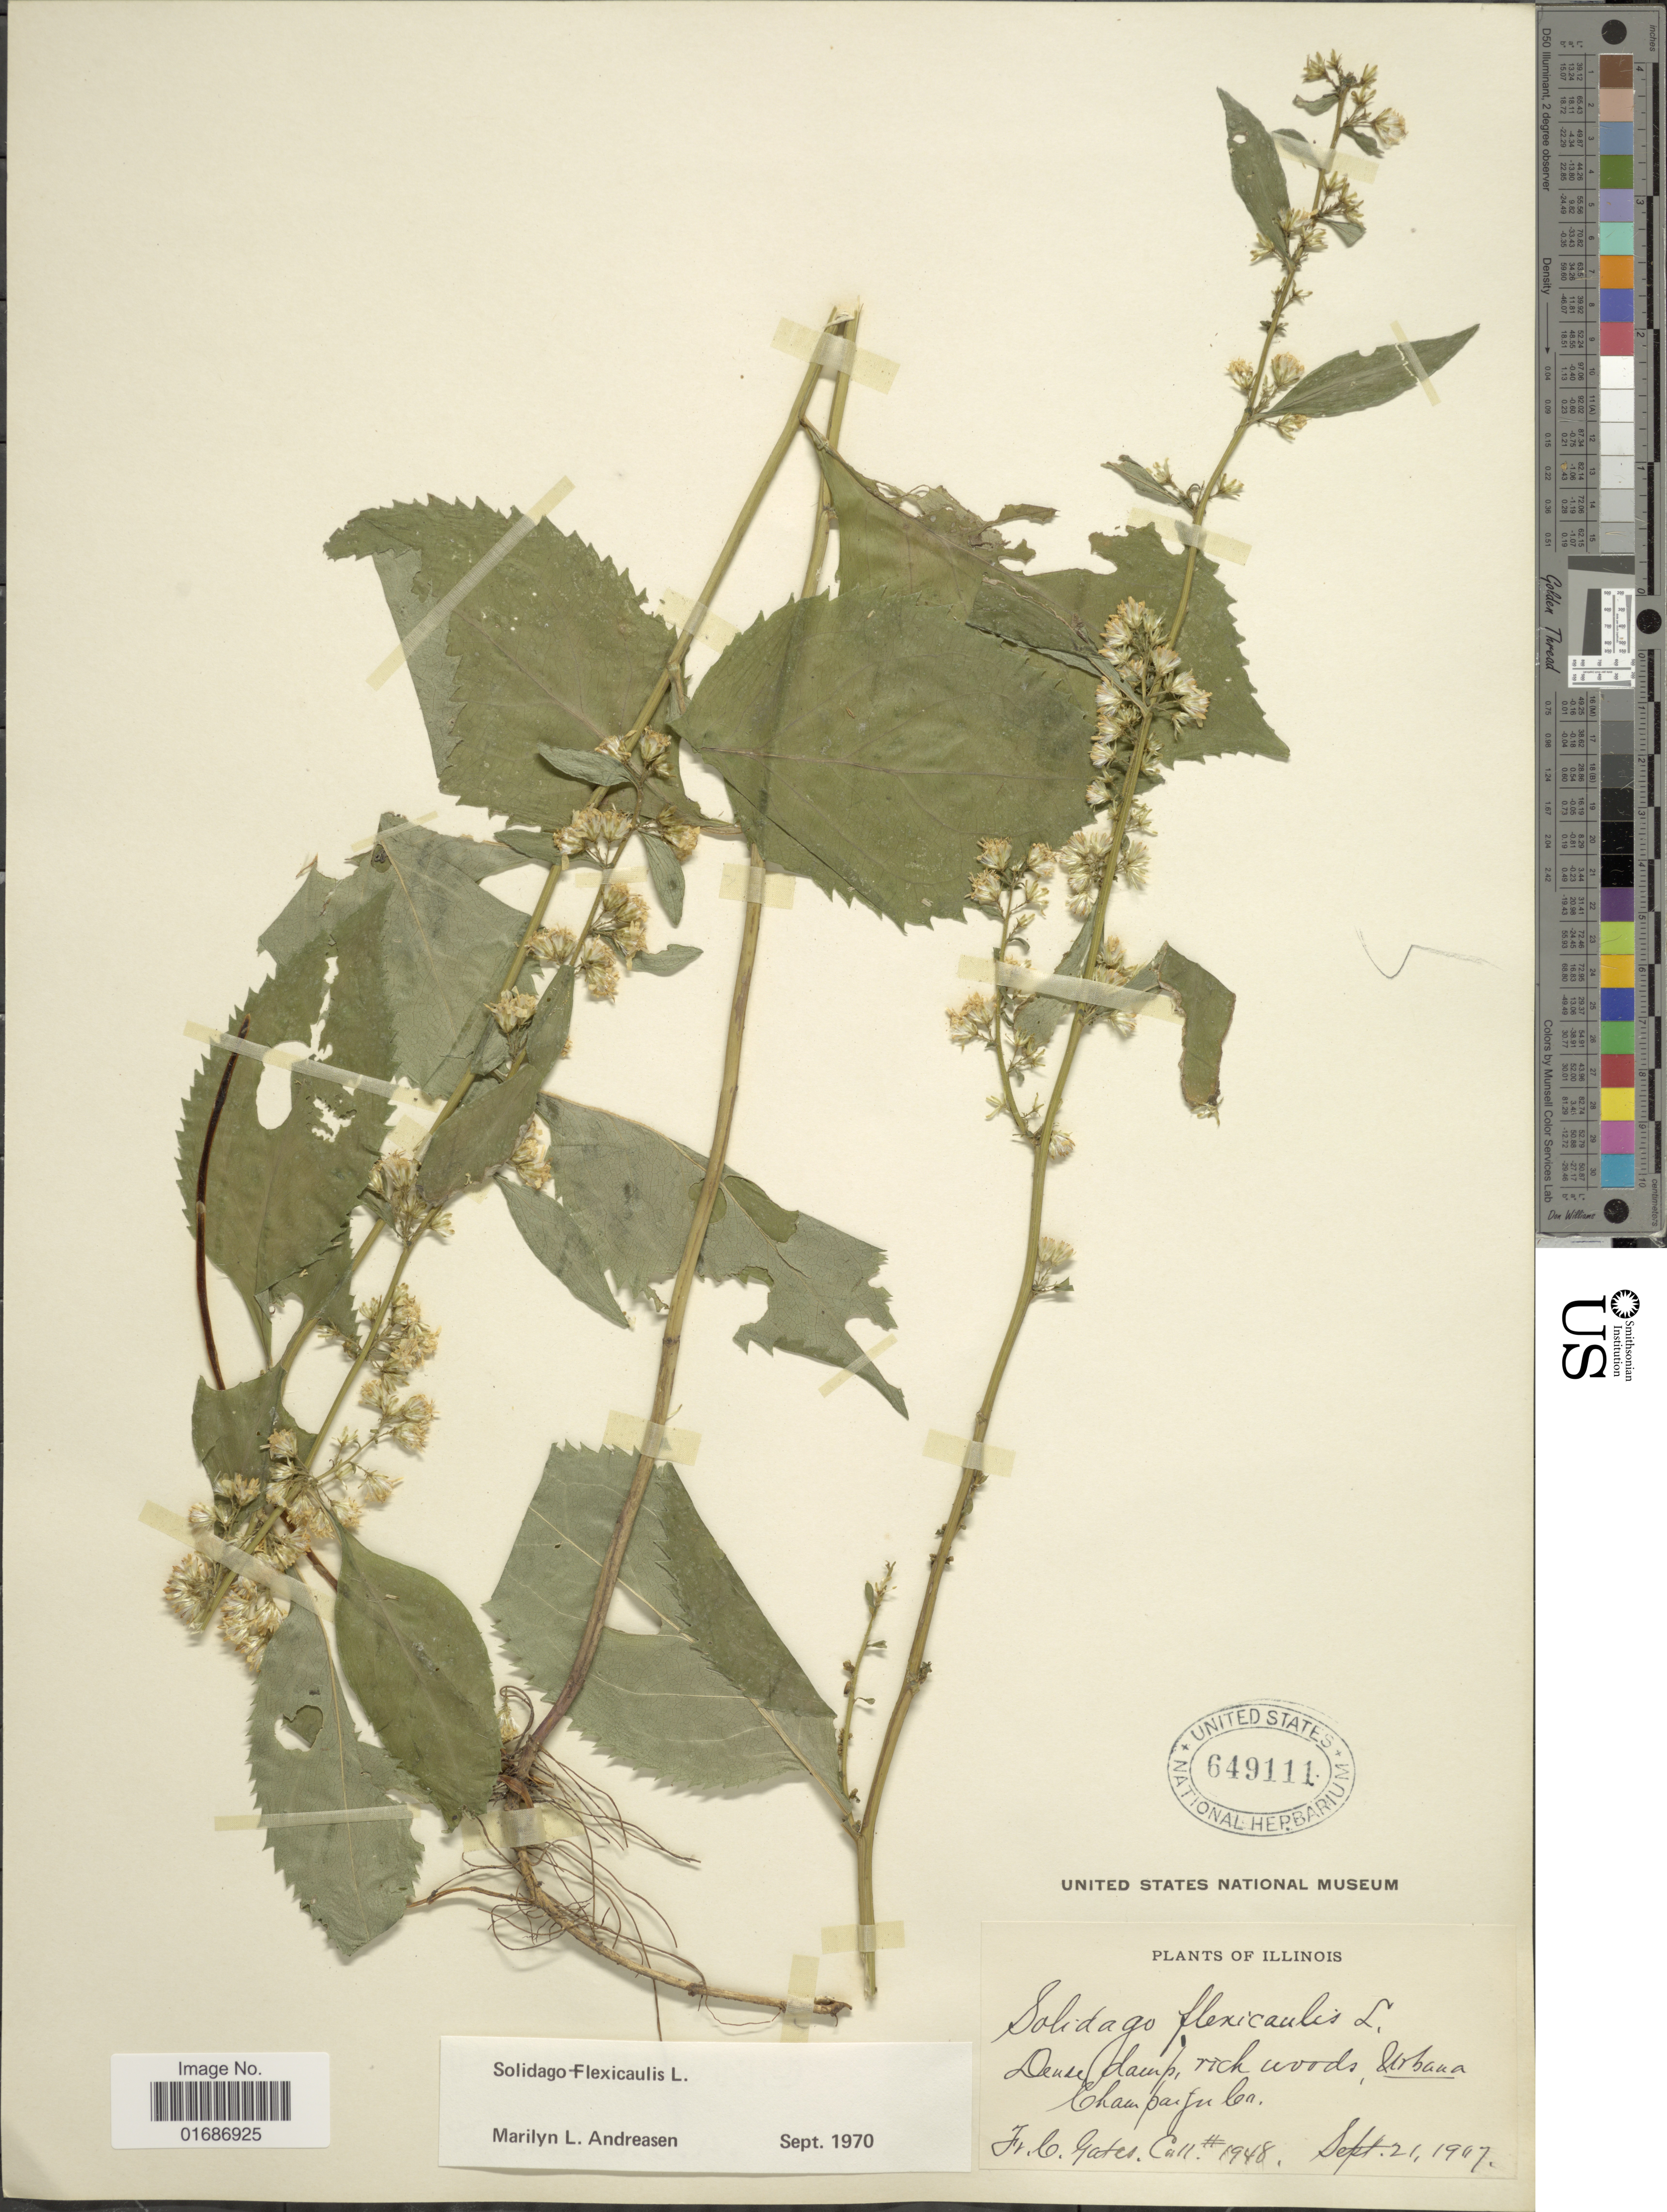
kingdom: Plantae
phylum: Tracheophyta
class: Magnoliopsida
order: Asterales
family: Asteraceae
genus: Solidago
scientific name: Solidago flexicaulis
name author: L.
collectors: F. C. Gates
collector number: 1948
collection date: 1947-09-21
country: United States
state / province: Illinois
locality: Dense damp, rich woods, Urbana, Champaign Co.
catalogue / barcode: US 649111